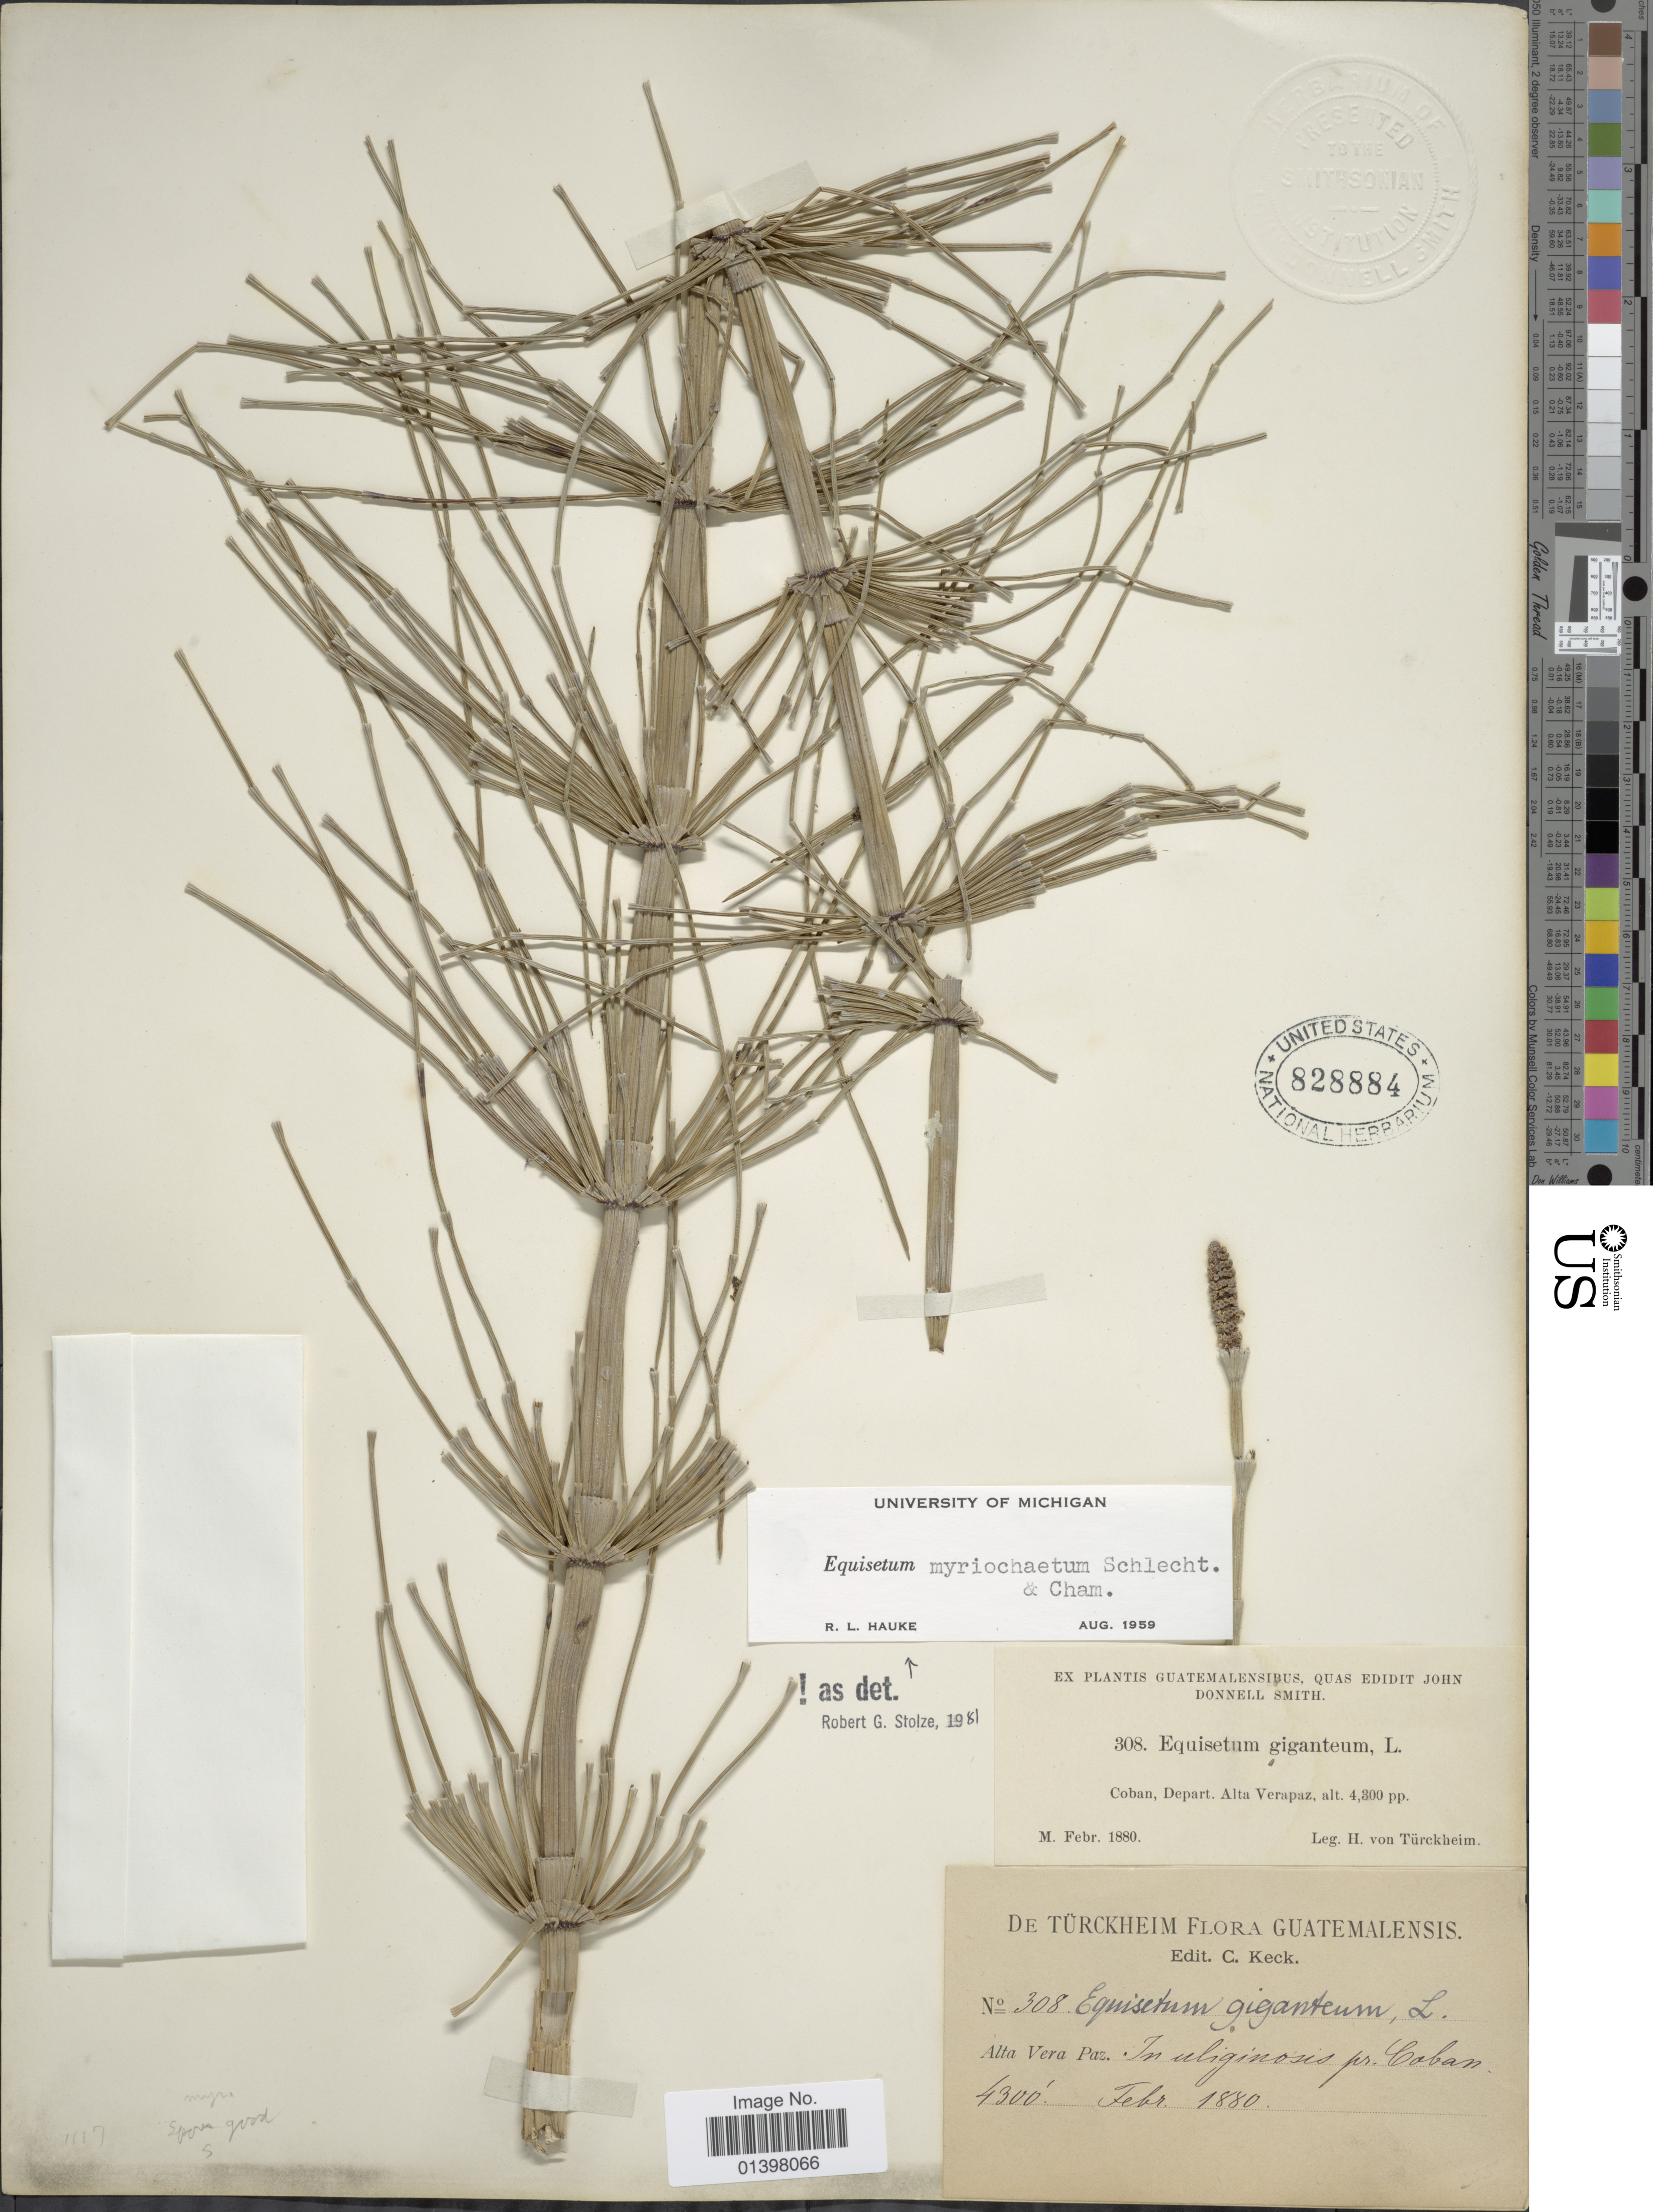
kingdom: Plantae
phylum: Tracheophyta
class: Polypodiopsida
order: Equisetales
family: Equisetaceae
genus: Equisetum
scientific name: Equisetum myriochaetum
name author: Schltdl. & Cham.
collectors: H. von Türckheim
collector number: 308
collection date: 1880-02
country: Guatemala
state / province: Alta Verapaz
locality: Coban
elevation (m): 1311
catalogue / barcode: US 82884